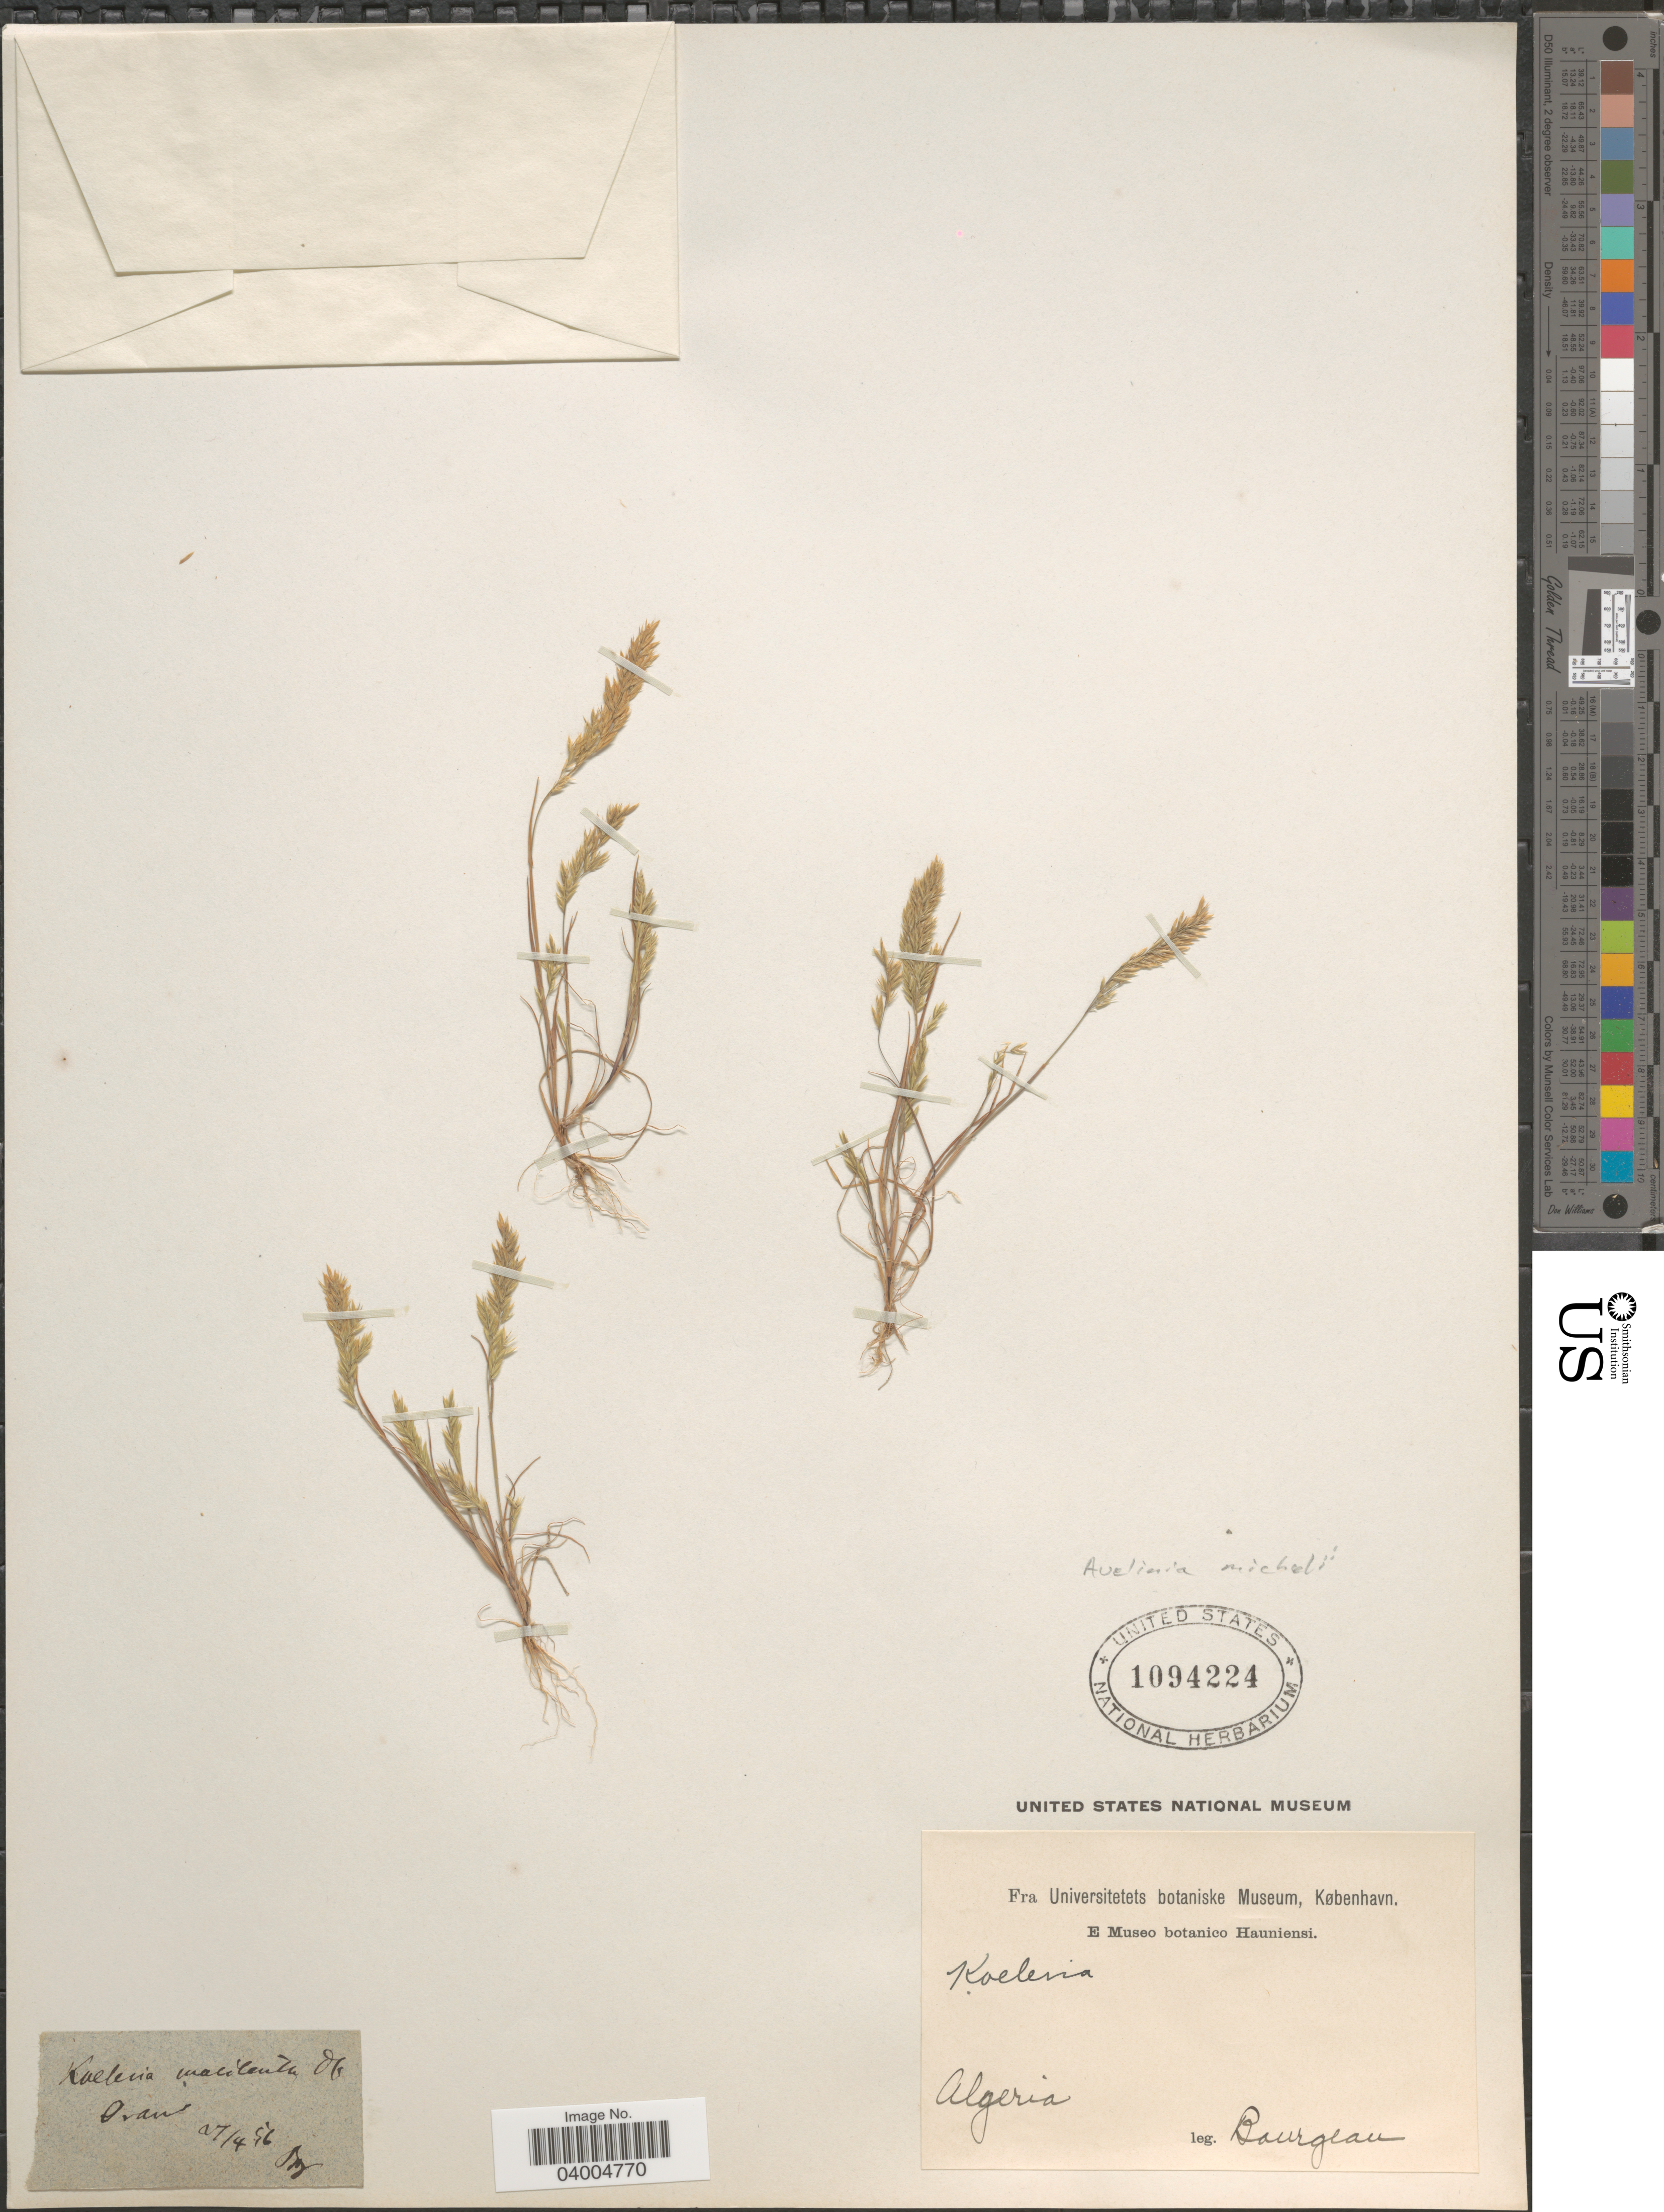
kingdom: Plantae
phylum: Tracheophyta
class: Liliopsida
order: Poales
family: Poaceae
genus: Avellinia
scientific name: Avellinia michelii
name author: (Savi) Parl.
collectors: -. Bourgeau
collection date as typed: Transcribed d/m/y: 27/4/56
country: Algeria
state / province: Oran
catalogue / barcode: US 1094224